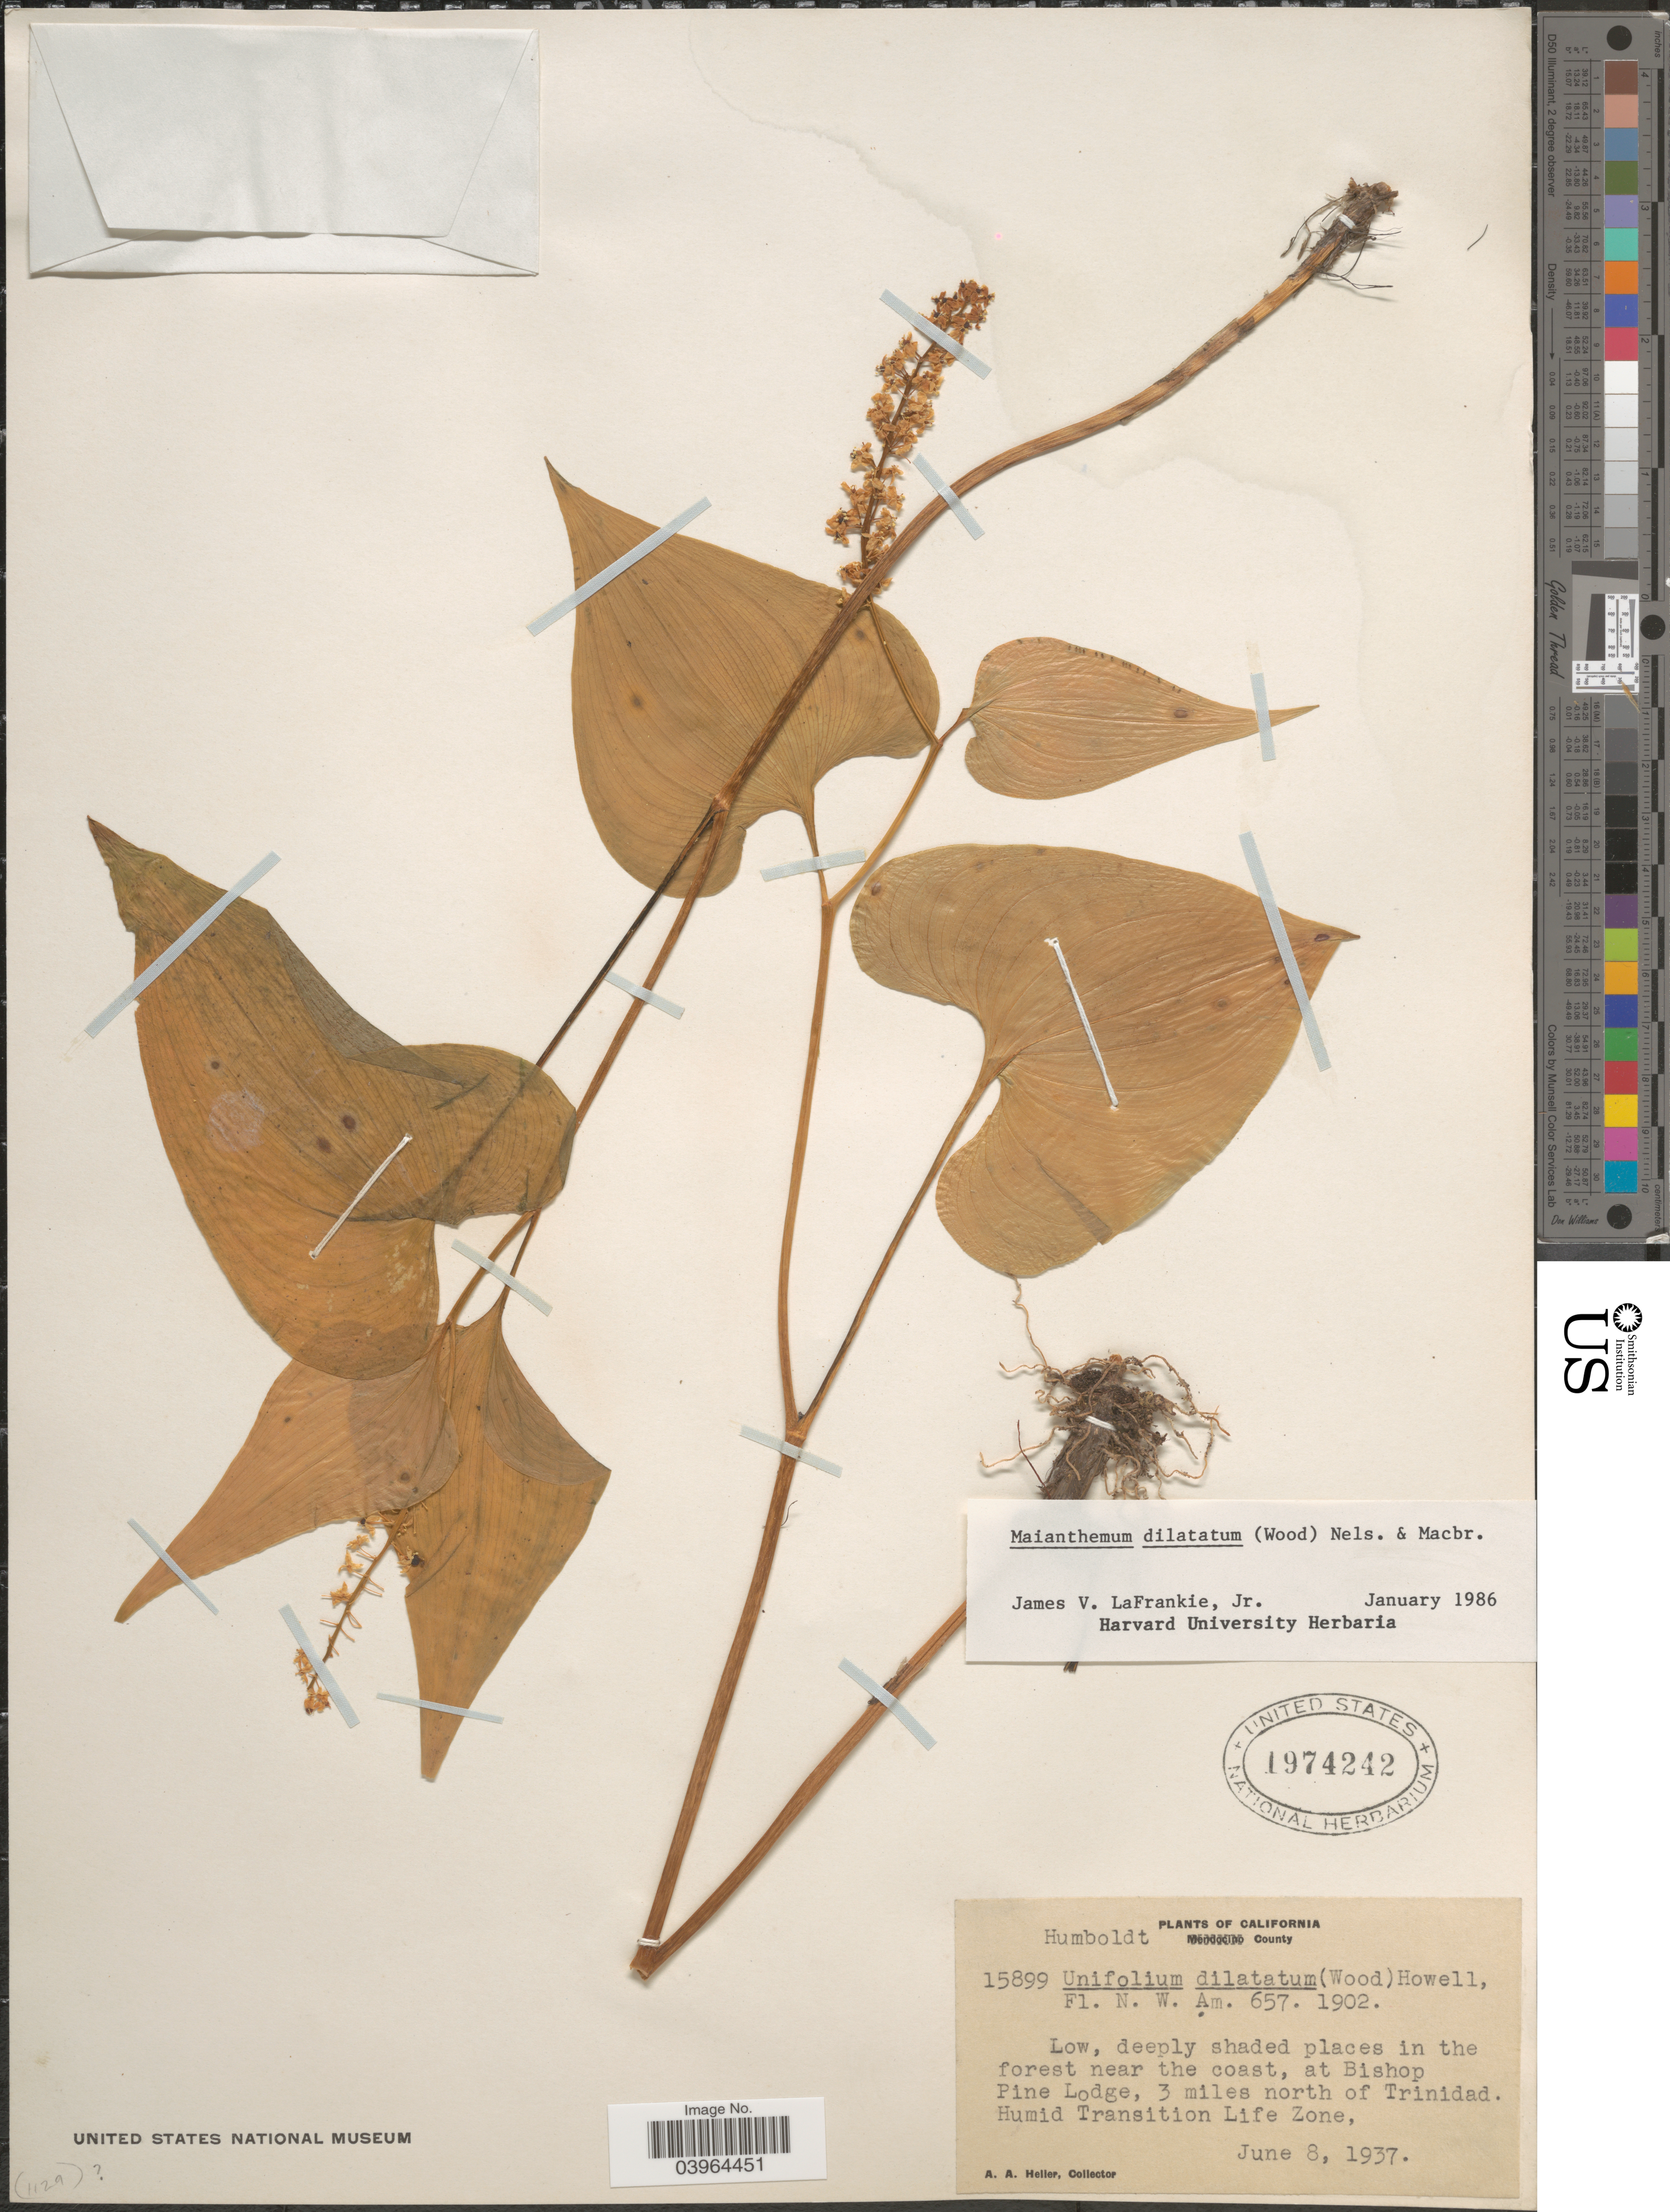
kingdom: Plantae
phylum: Tracheophyta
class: Liliopsida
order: Asparagales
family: Asparagaceae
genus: Maianthemum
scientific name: Maianthemum dilatatum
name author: (Alph. Wood) A. Nelson & J.F. Macbr.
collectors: A. A. Heller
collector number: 15899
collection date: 1937-06-08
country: United States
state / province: California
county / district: Humboldt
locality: Humboldt County. At Bishop Pine Lodge, 3 miles north of Trinidad. Humid Transition Life Zone.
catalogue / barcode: US 1974242